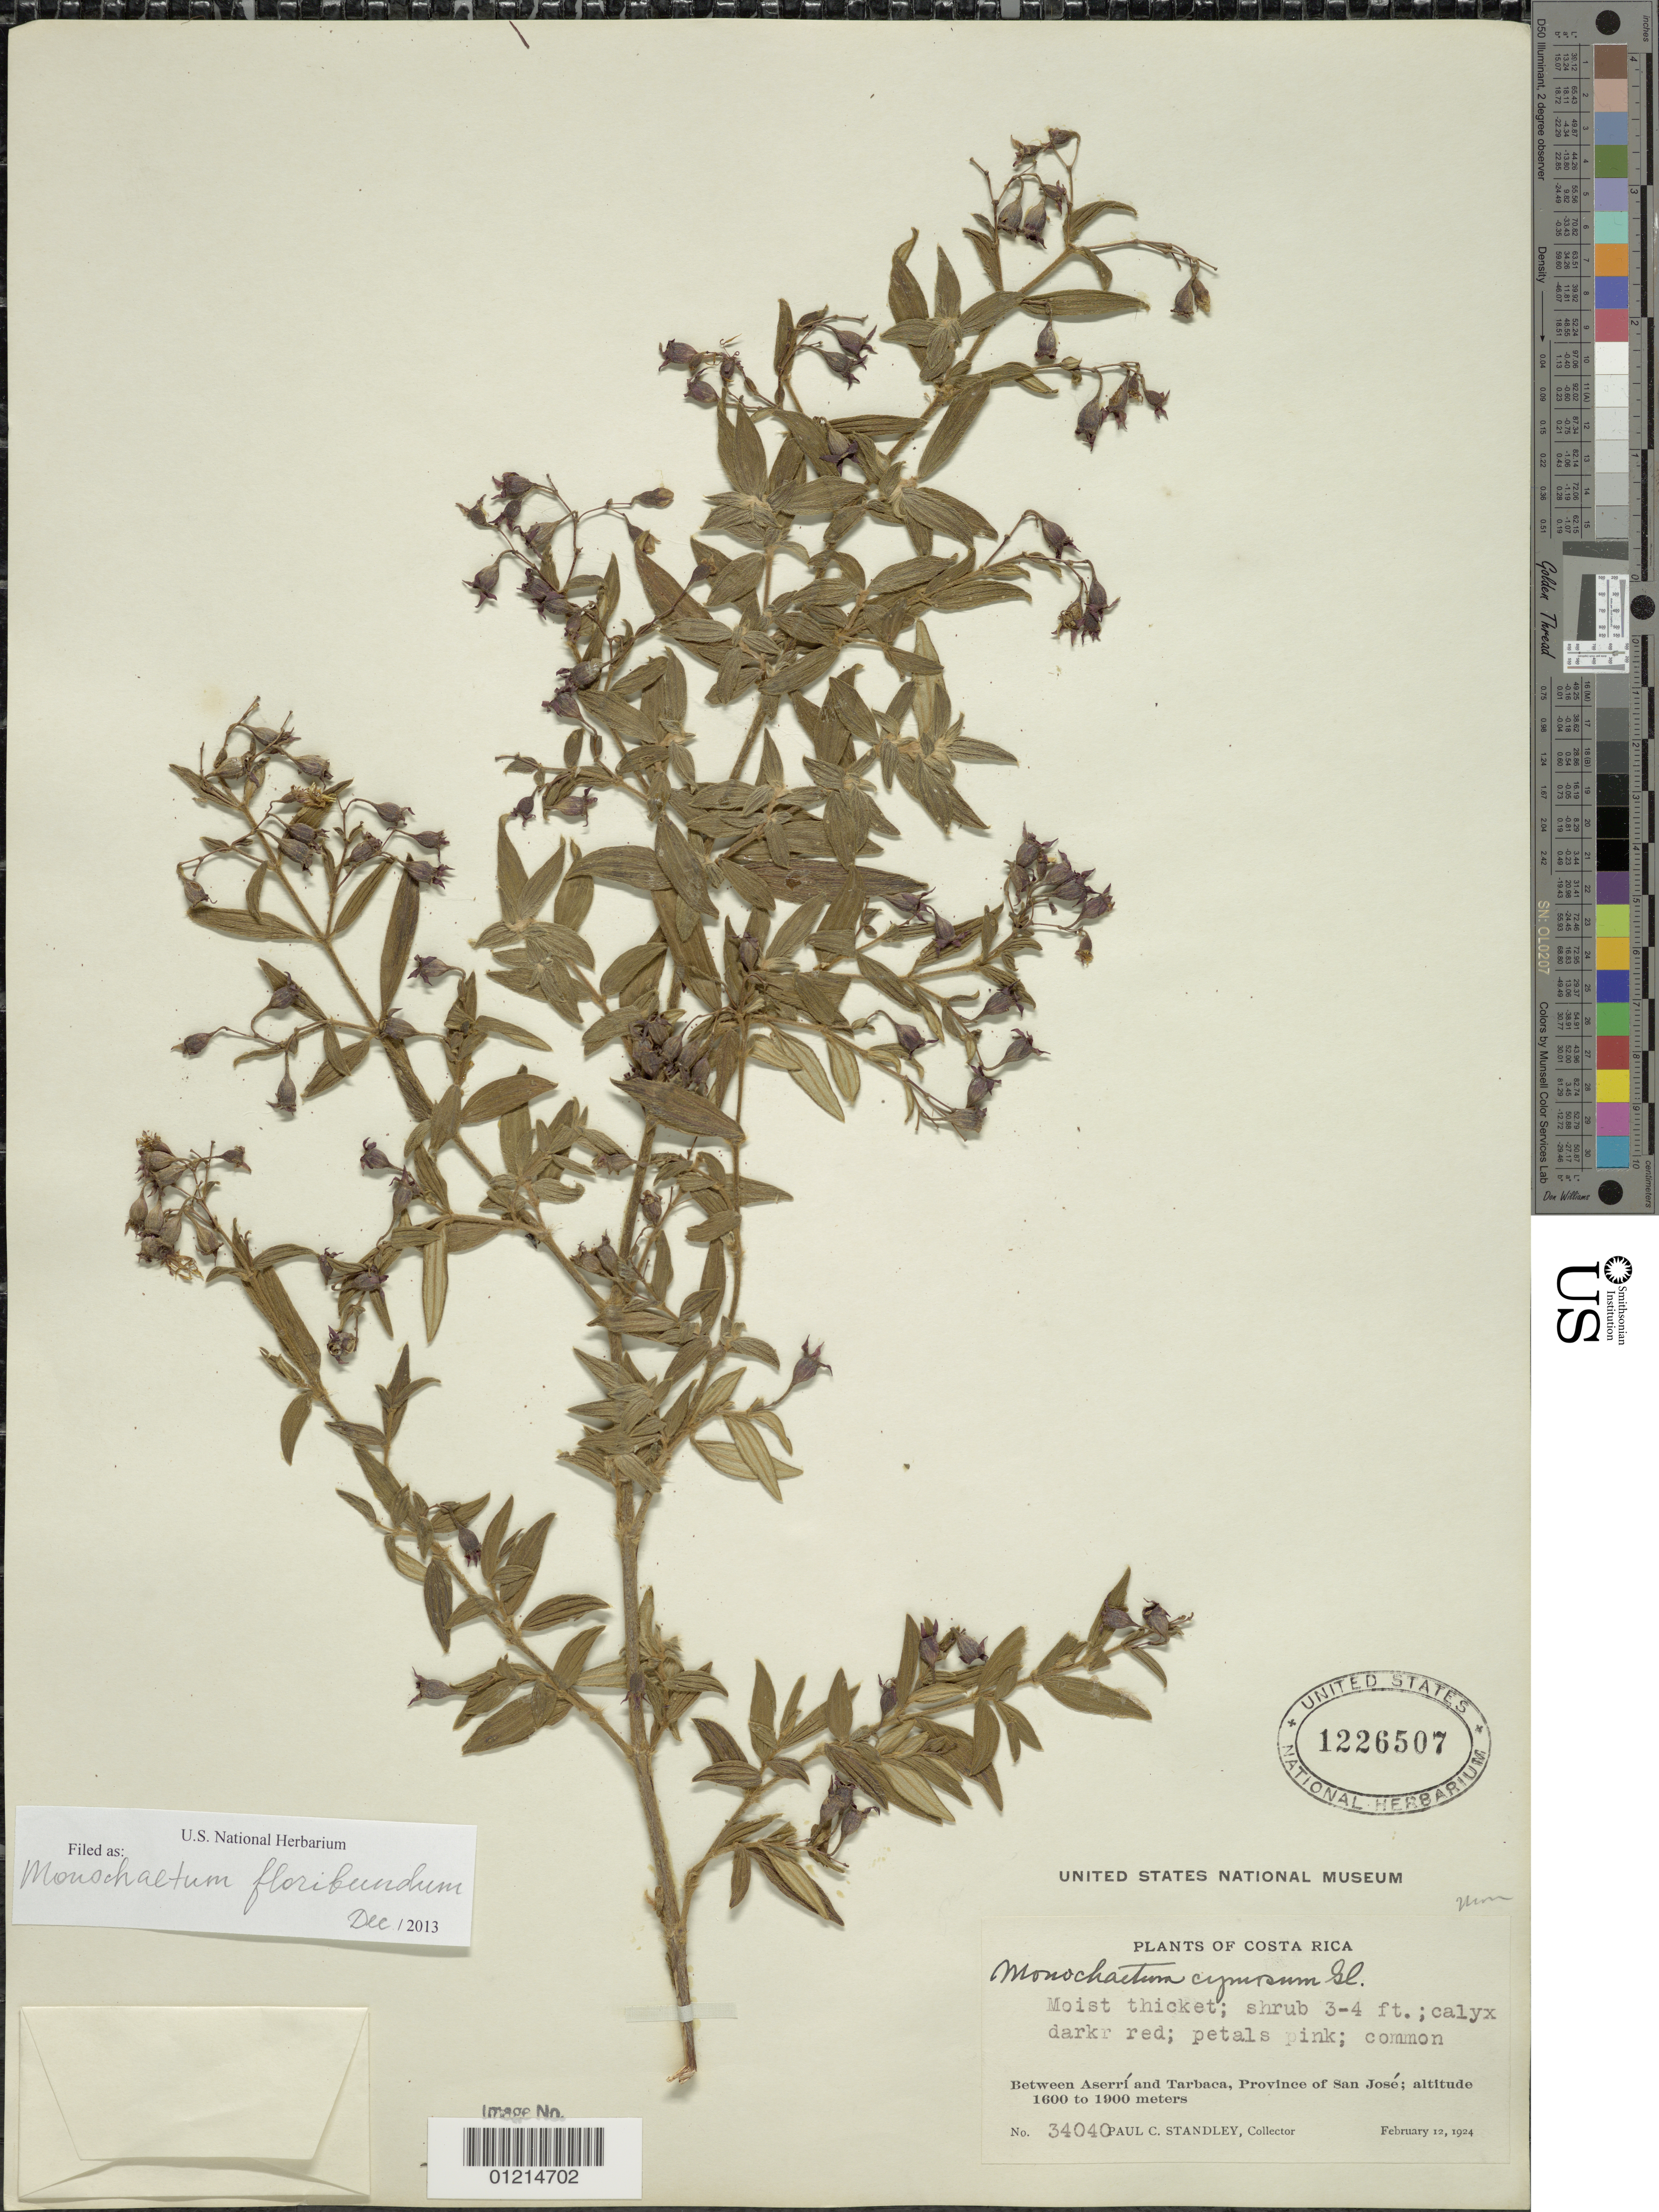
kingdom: Plantae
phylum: Tracheophyta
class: Magnoliopsida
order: Myrtales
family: Melastomataceae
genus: Monochaetum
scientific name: Monochaetum floribundum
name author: (Schltdl.) Naudin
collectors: P. C. Standley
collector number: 34040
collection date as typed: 12 Feb 1924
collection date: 1924-02-12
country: Costa Rica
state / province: San José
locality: Between Aserri and Tarbaca.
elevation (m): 1600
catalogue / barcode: US 1226507